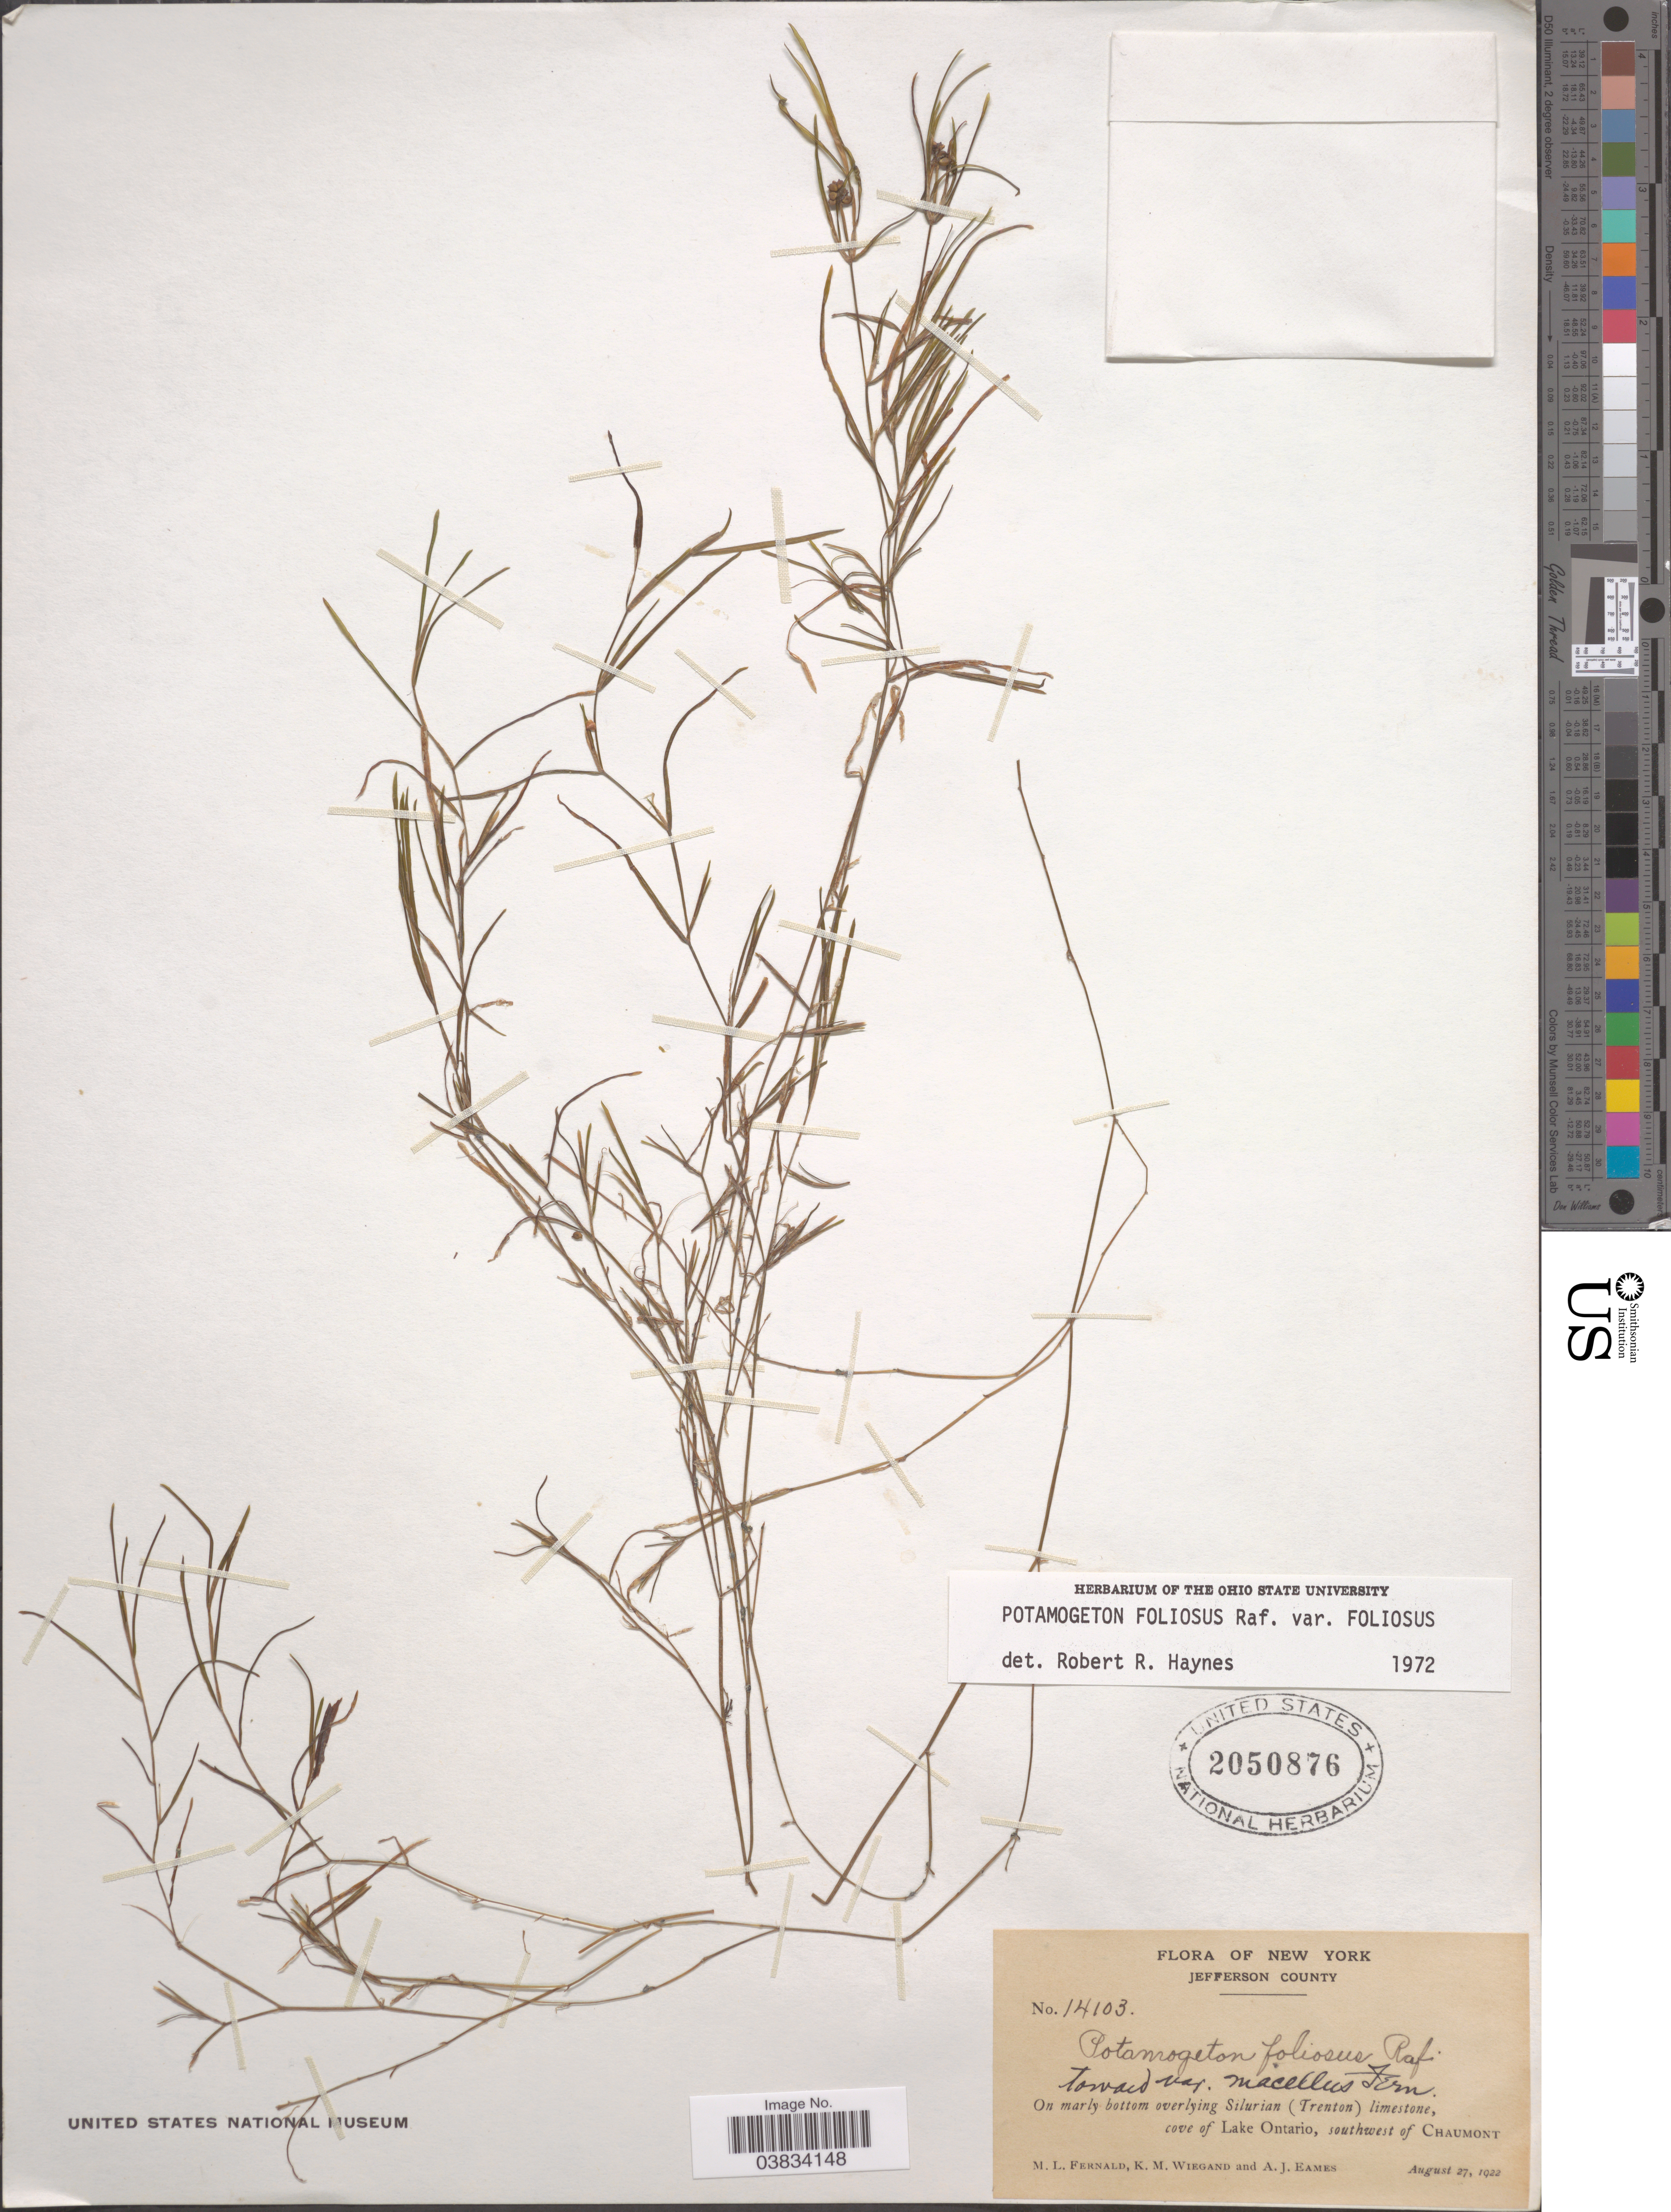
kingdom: Plantae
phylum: Tracheophyta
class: Liliopsida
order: Alismatales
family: Potamogetonaceae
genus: Potamogeton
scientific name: Potamogeton foliosus var. foliosus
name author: Raf.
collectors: M. L. Fernald, K. M. Wiegand & A. J. Eames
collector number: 14103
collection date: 1922-08-27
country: United States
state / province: New York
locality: Jefferson County. On marly bottom overlying Silurian (Trenton) limestone, cove of Lake Ontario, southwest of Chaumont.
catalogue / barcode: US 2050876